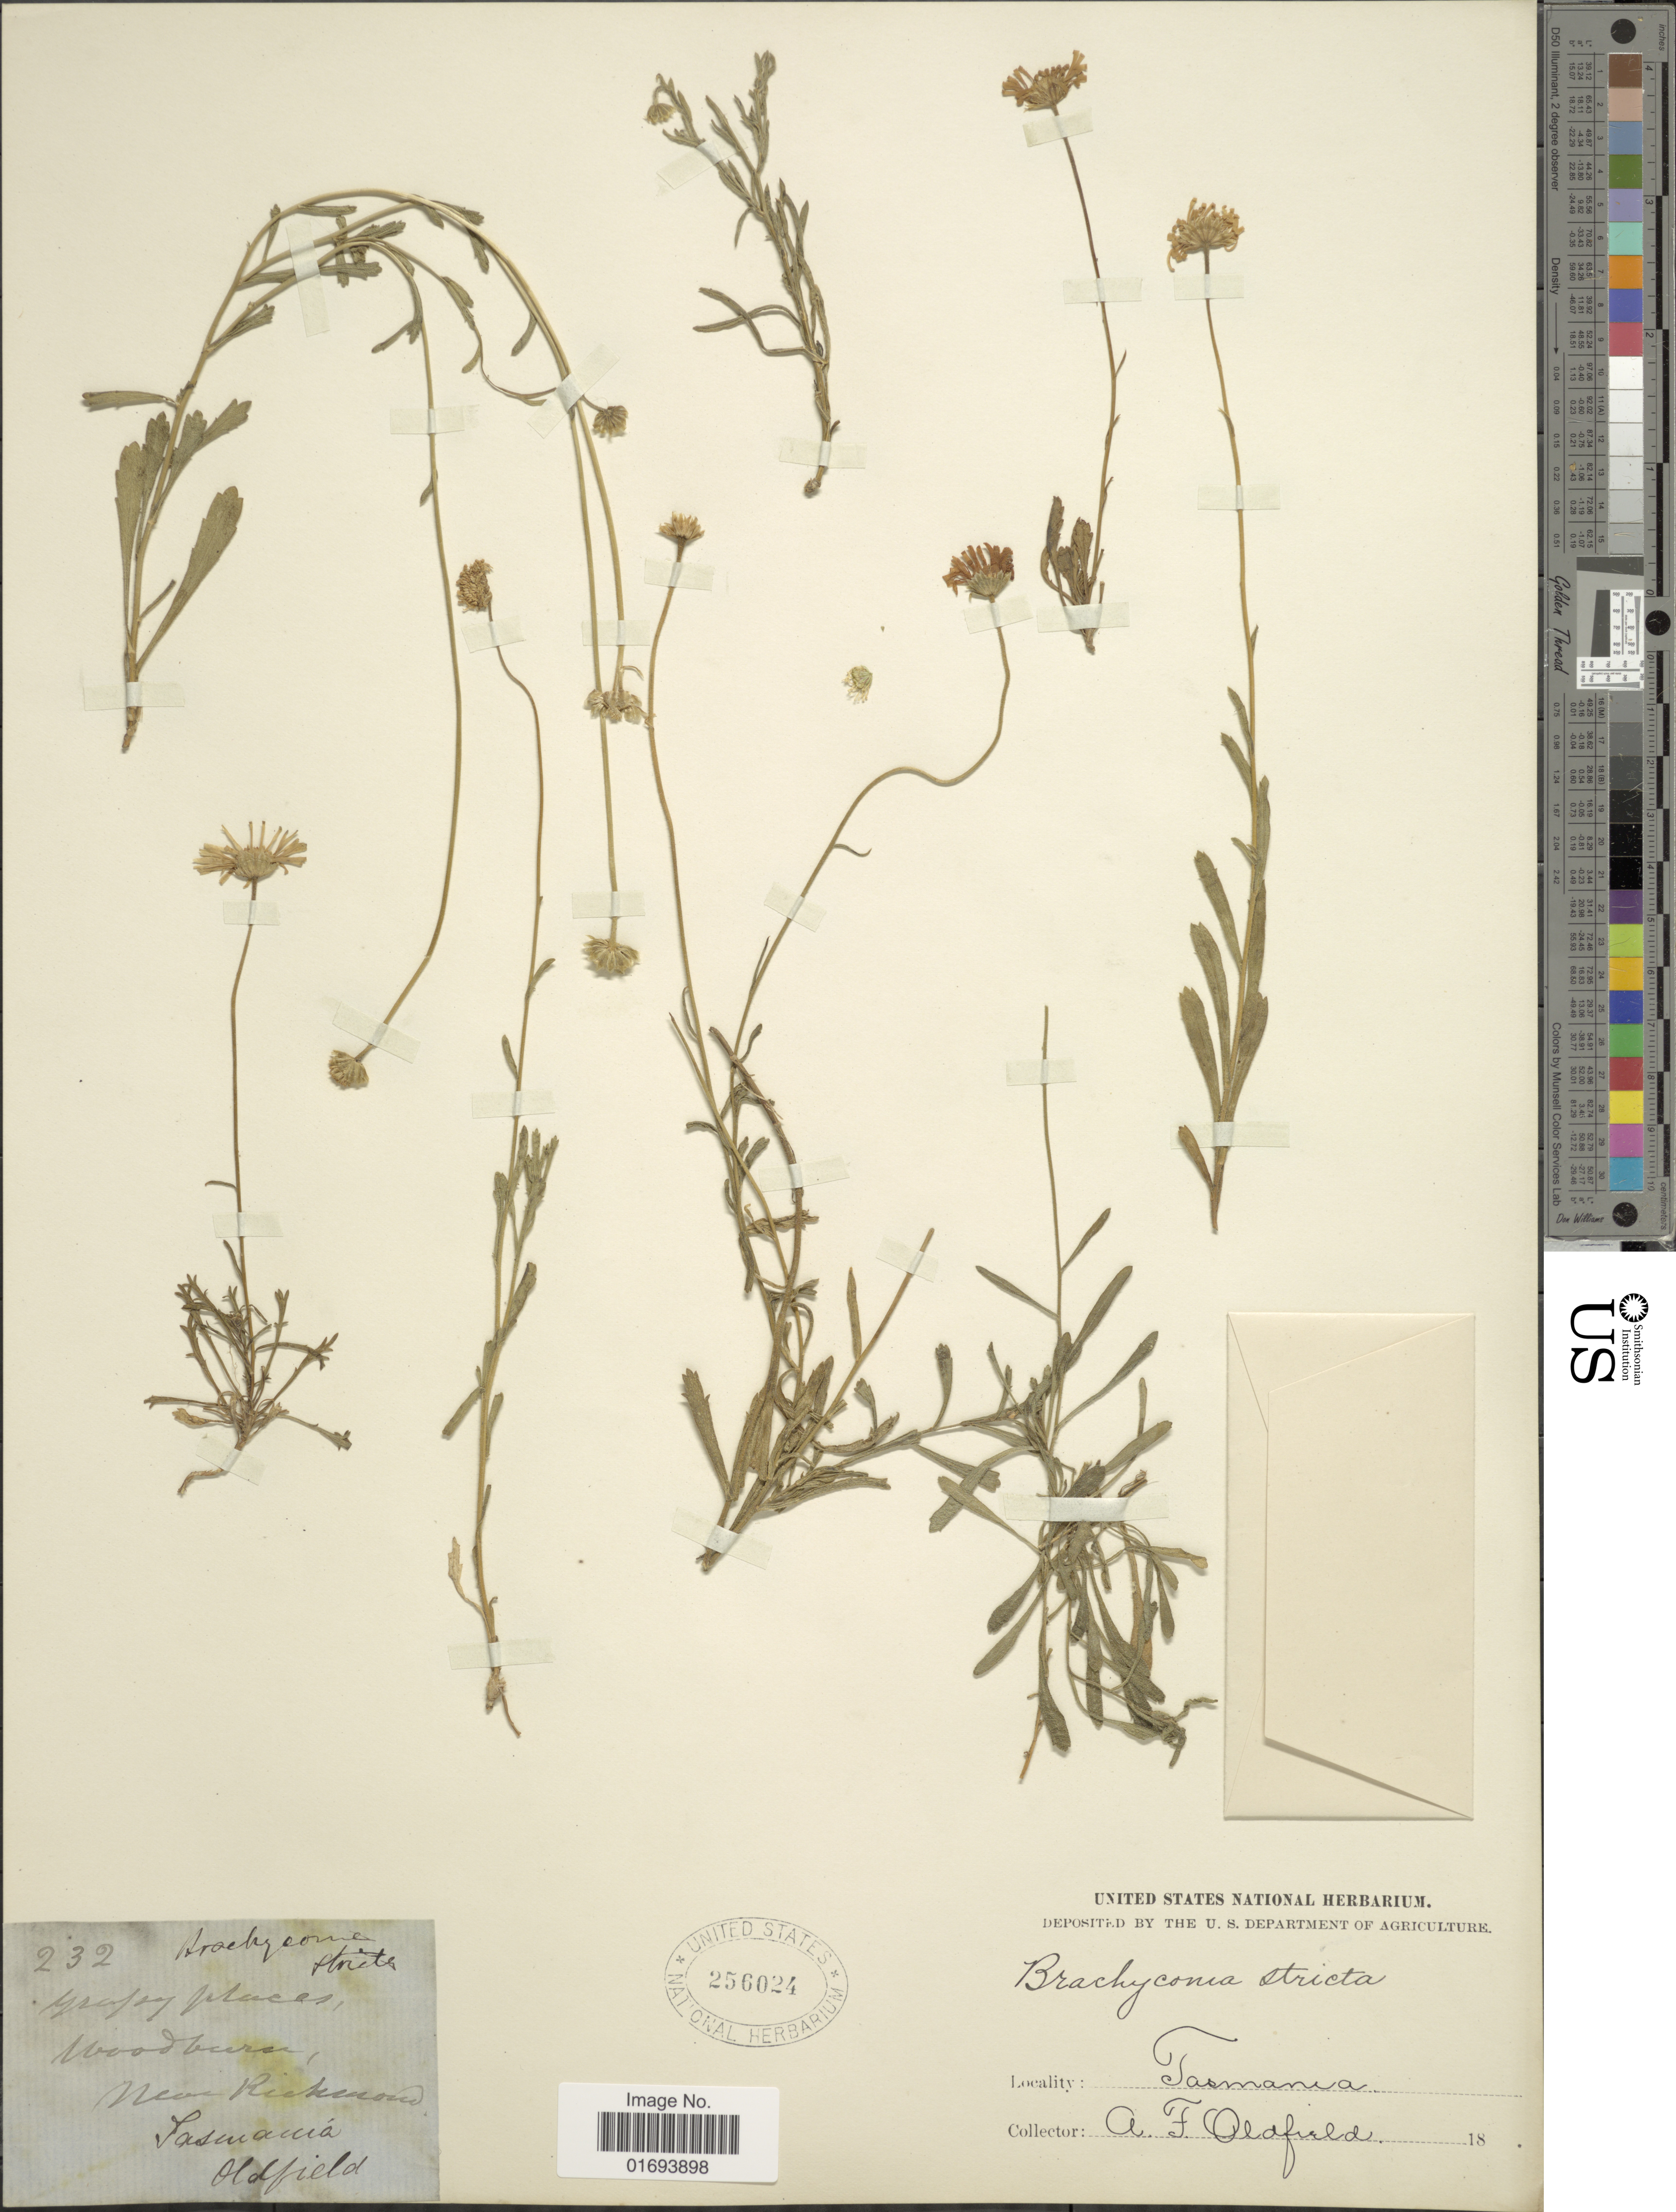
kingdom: Plantae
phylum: Tracheophyta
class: Magnoliopsida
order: Asterales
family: Asteraceae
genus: Brachyscome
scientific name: Brachyscome stricta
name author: DC.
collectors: A. Oldfield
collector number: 232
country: Australia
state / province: Tasmania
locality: Grafey places, woodburn, near Richmond. Tasmania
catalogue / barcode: US 256024